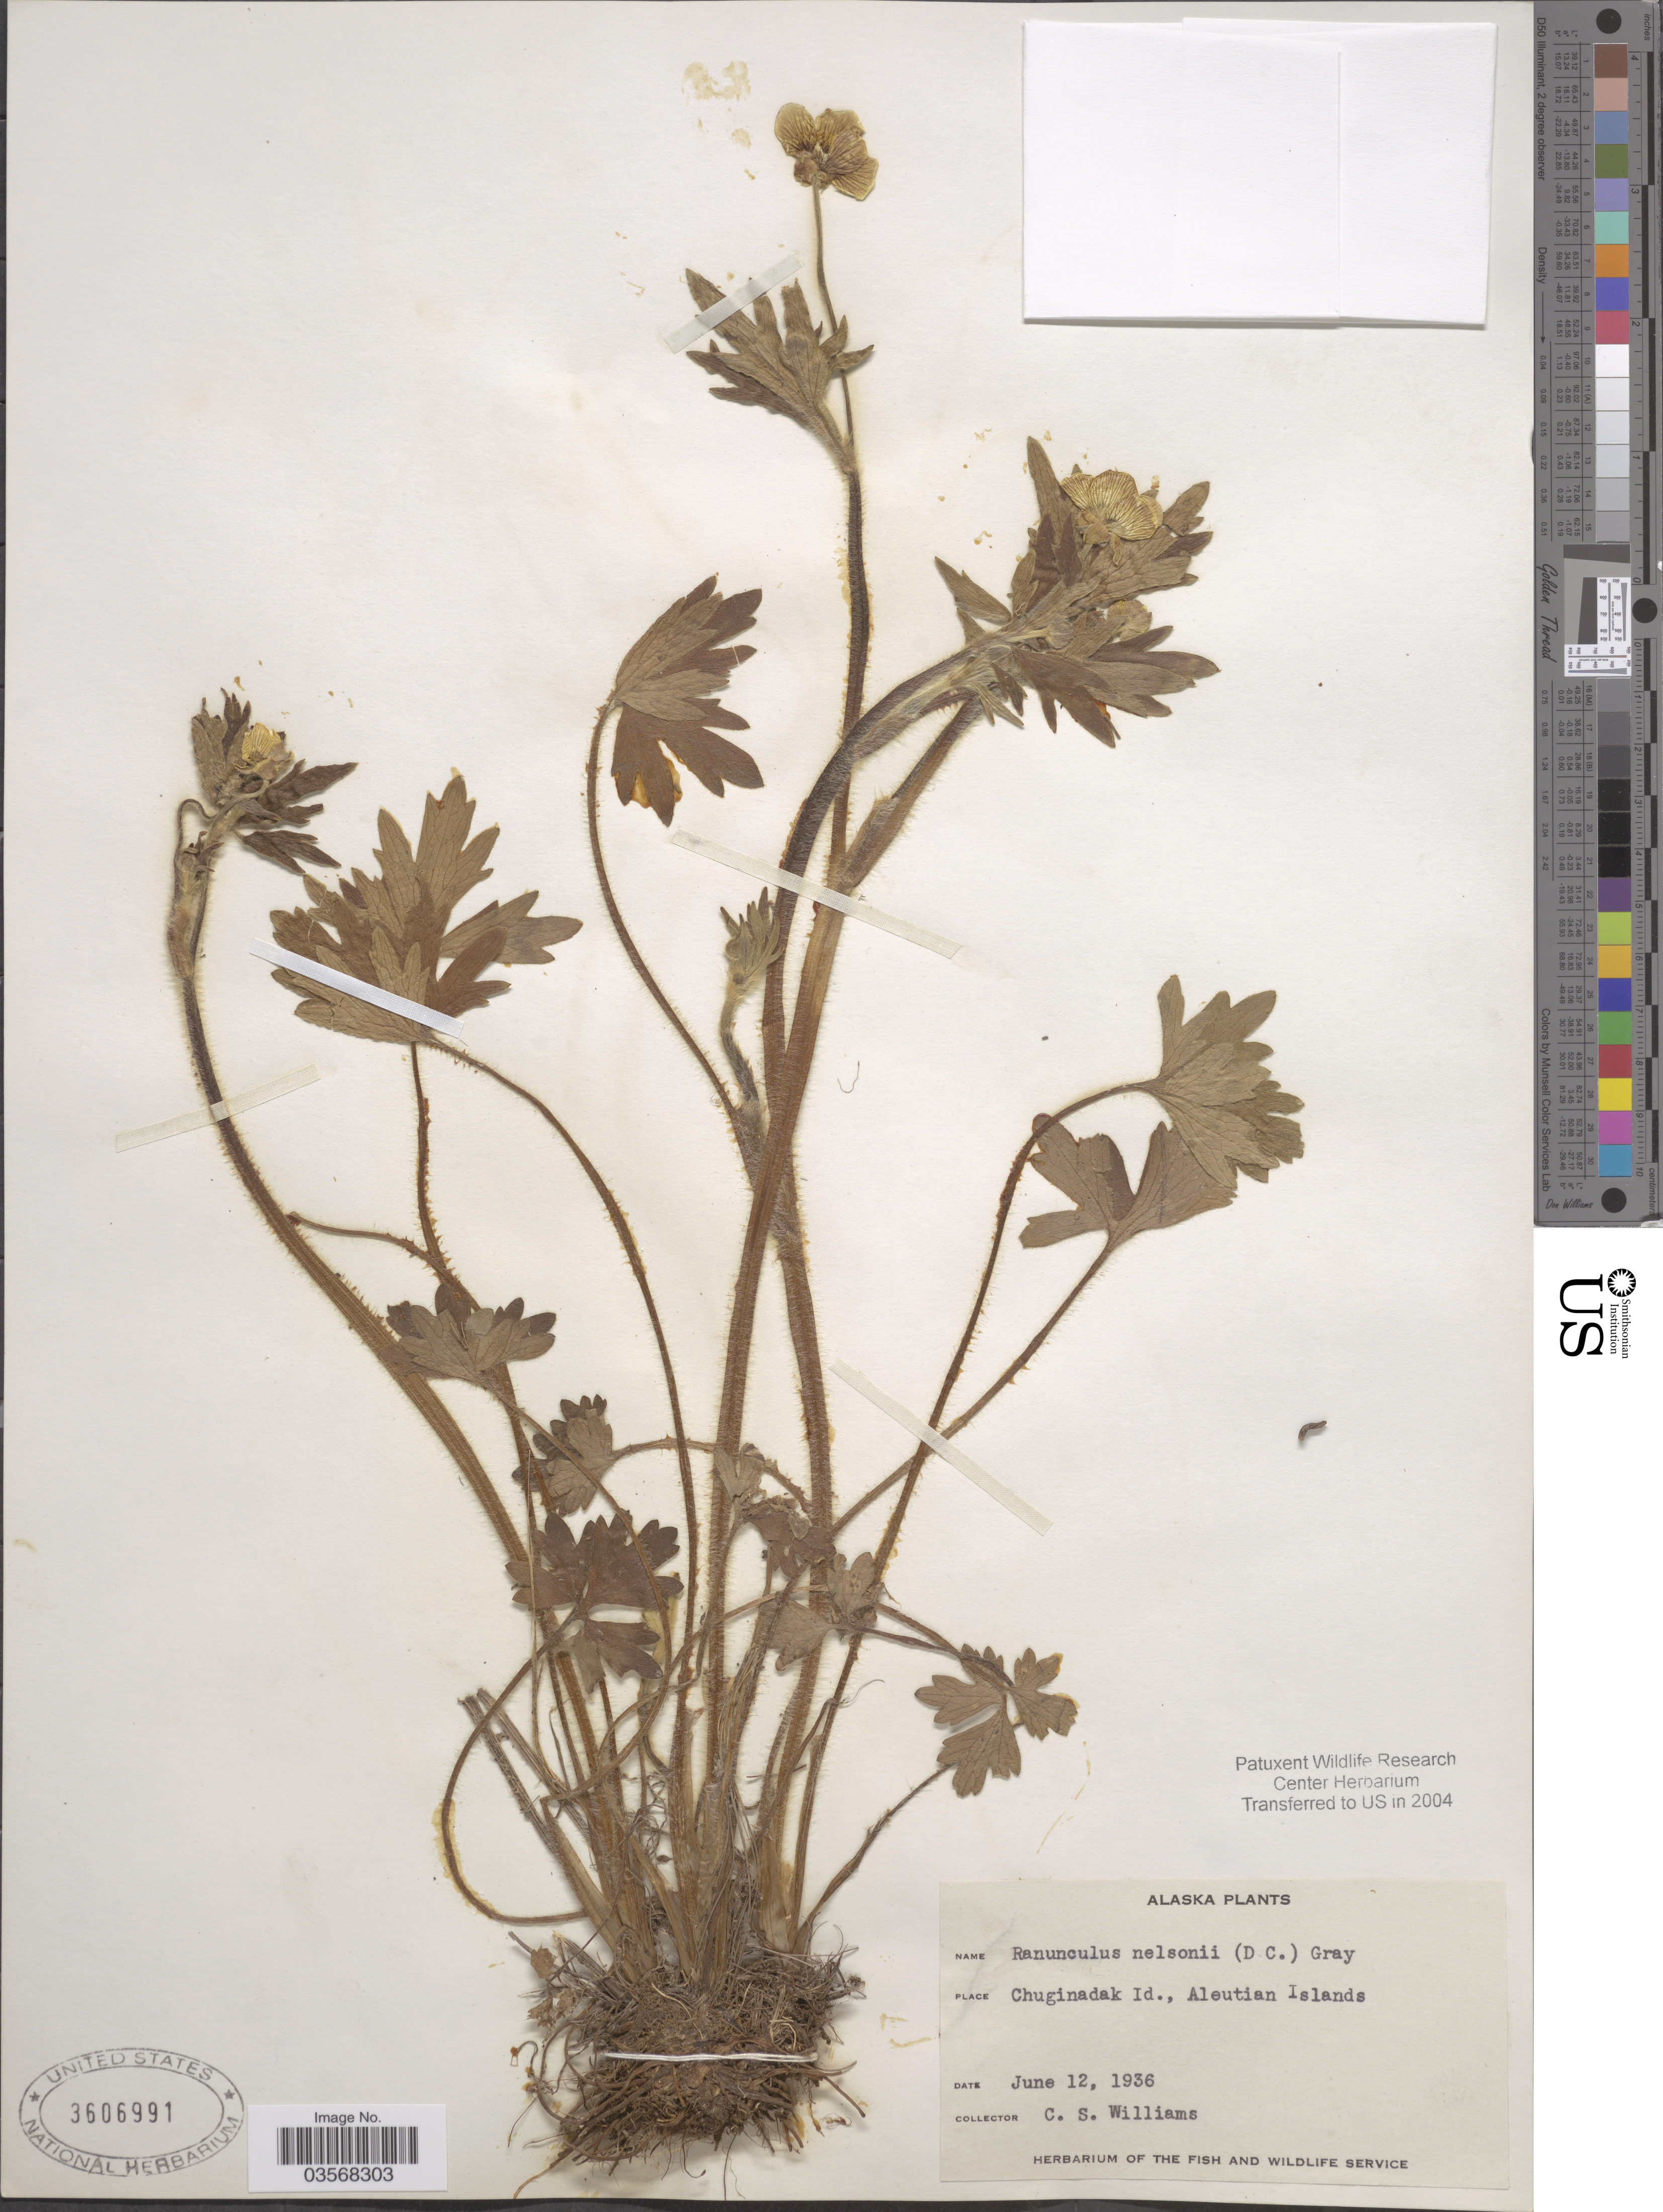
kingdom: Plantae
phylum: Tracheophyta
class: Magnoliopsida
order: Ranunculales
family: Ranunculaceae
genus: Ranunculus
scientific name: Ranunculus occidentalis var. nelsonii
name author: (DC.) L.D. Benson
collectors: C. Williams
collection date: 1936-06-12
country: United States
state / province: Alaska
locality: Chuginadak Id., Aleutian Islands.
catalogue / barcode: US 3606991